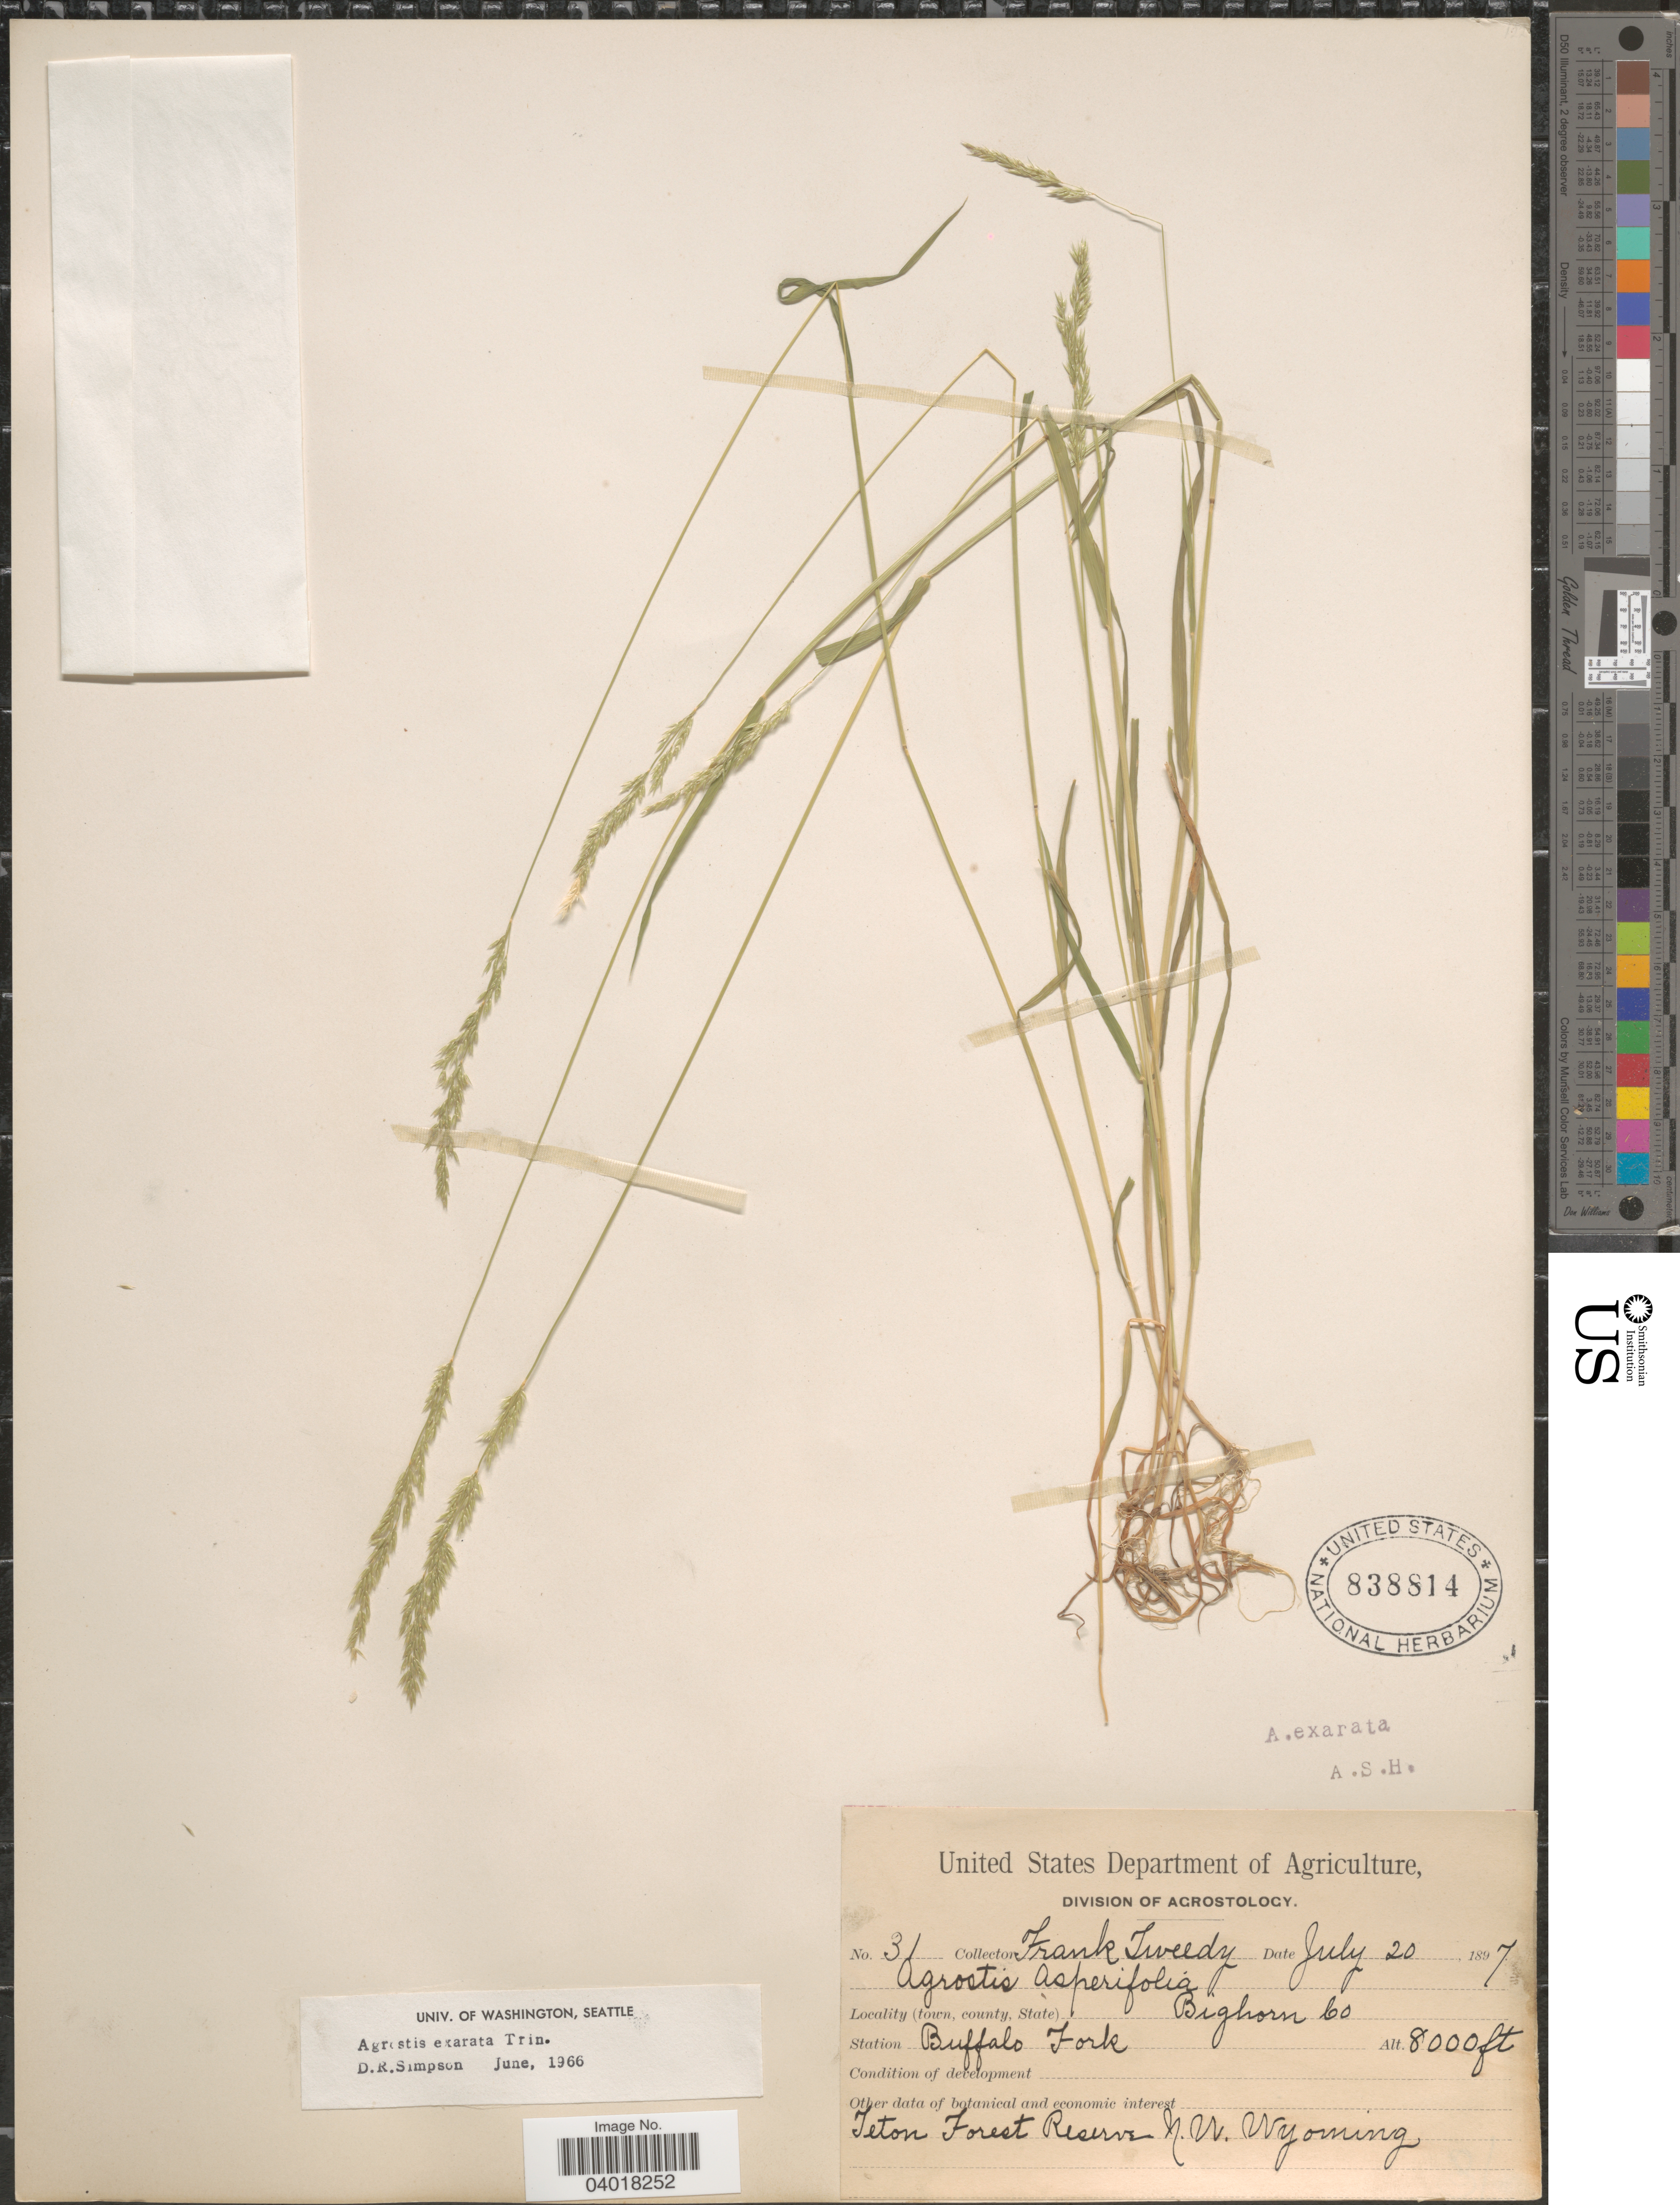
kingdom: Plantae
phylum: Tracheophyta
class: Liliopsida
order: Poales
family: Poaceae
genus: Agrostis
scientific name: Agrostis exarata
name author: Trin.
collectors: F. Tweedy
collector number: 31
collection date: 1897-07-20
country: United States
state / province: Wyoming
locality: Bighorn Co. Station Buffalo Fork. Teton Forest Reserve N.W. Wyoming.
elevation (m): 2438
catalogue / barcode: US 838814